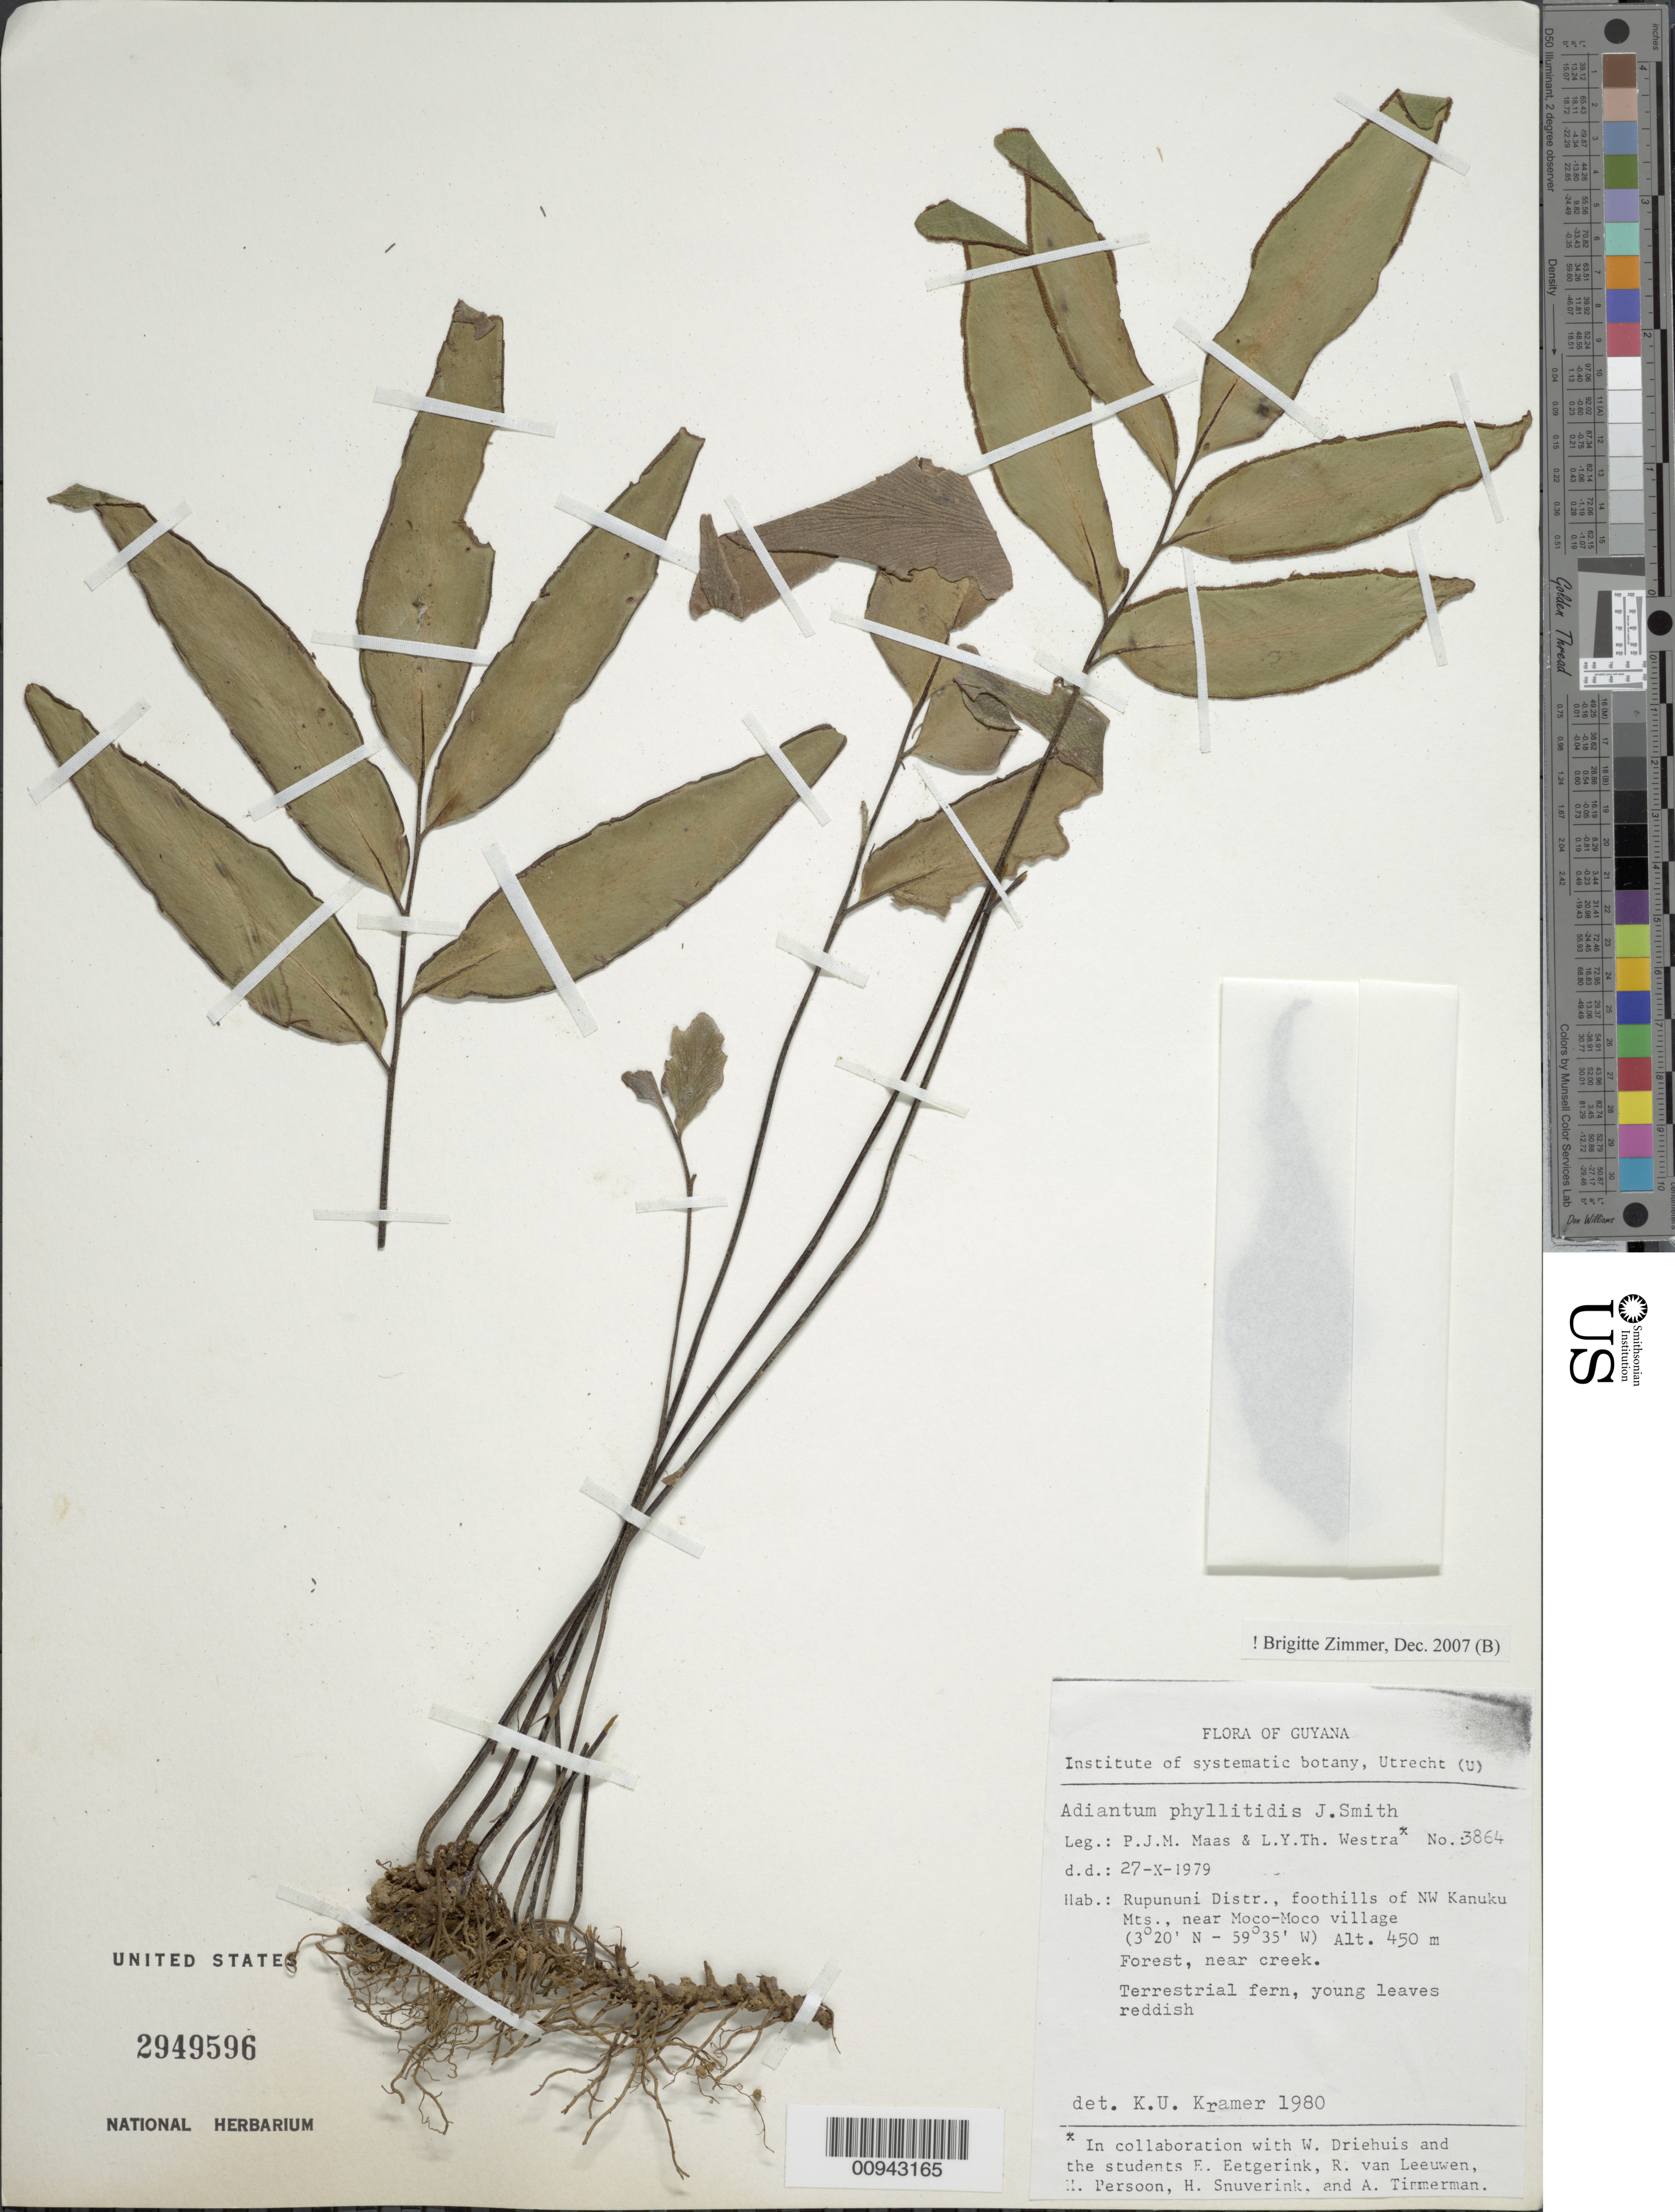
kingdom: Plantae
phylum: Tracheophyta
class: Polypodiopsida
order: Polypodiales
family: Pteridaceae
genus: Adiantum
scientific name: Adiantum phyllitidis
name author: J. Sm.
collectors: P. Maas, L. Y. T. Westra, W. Driehuis, E. Eetgerink, R. van Leeuwen, H. Persoon, J. H. Snuverink & A. Timmerman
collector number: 3864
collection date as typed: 27-Oct-79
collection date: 1979-10-27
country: Guyana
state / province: U. Takutu-U. Essequibo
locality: Moco-Moco village, vic; foothills of NW Kanuku Mts.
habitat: Forest, near creek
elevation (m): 450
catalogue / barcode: US 2949596